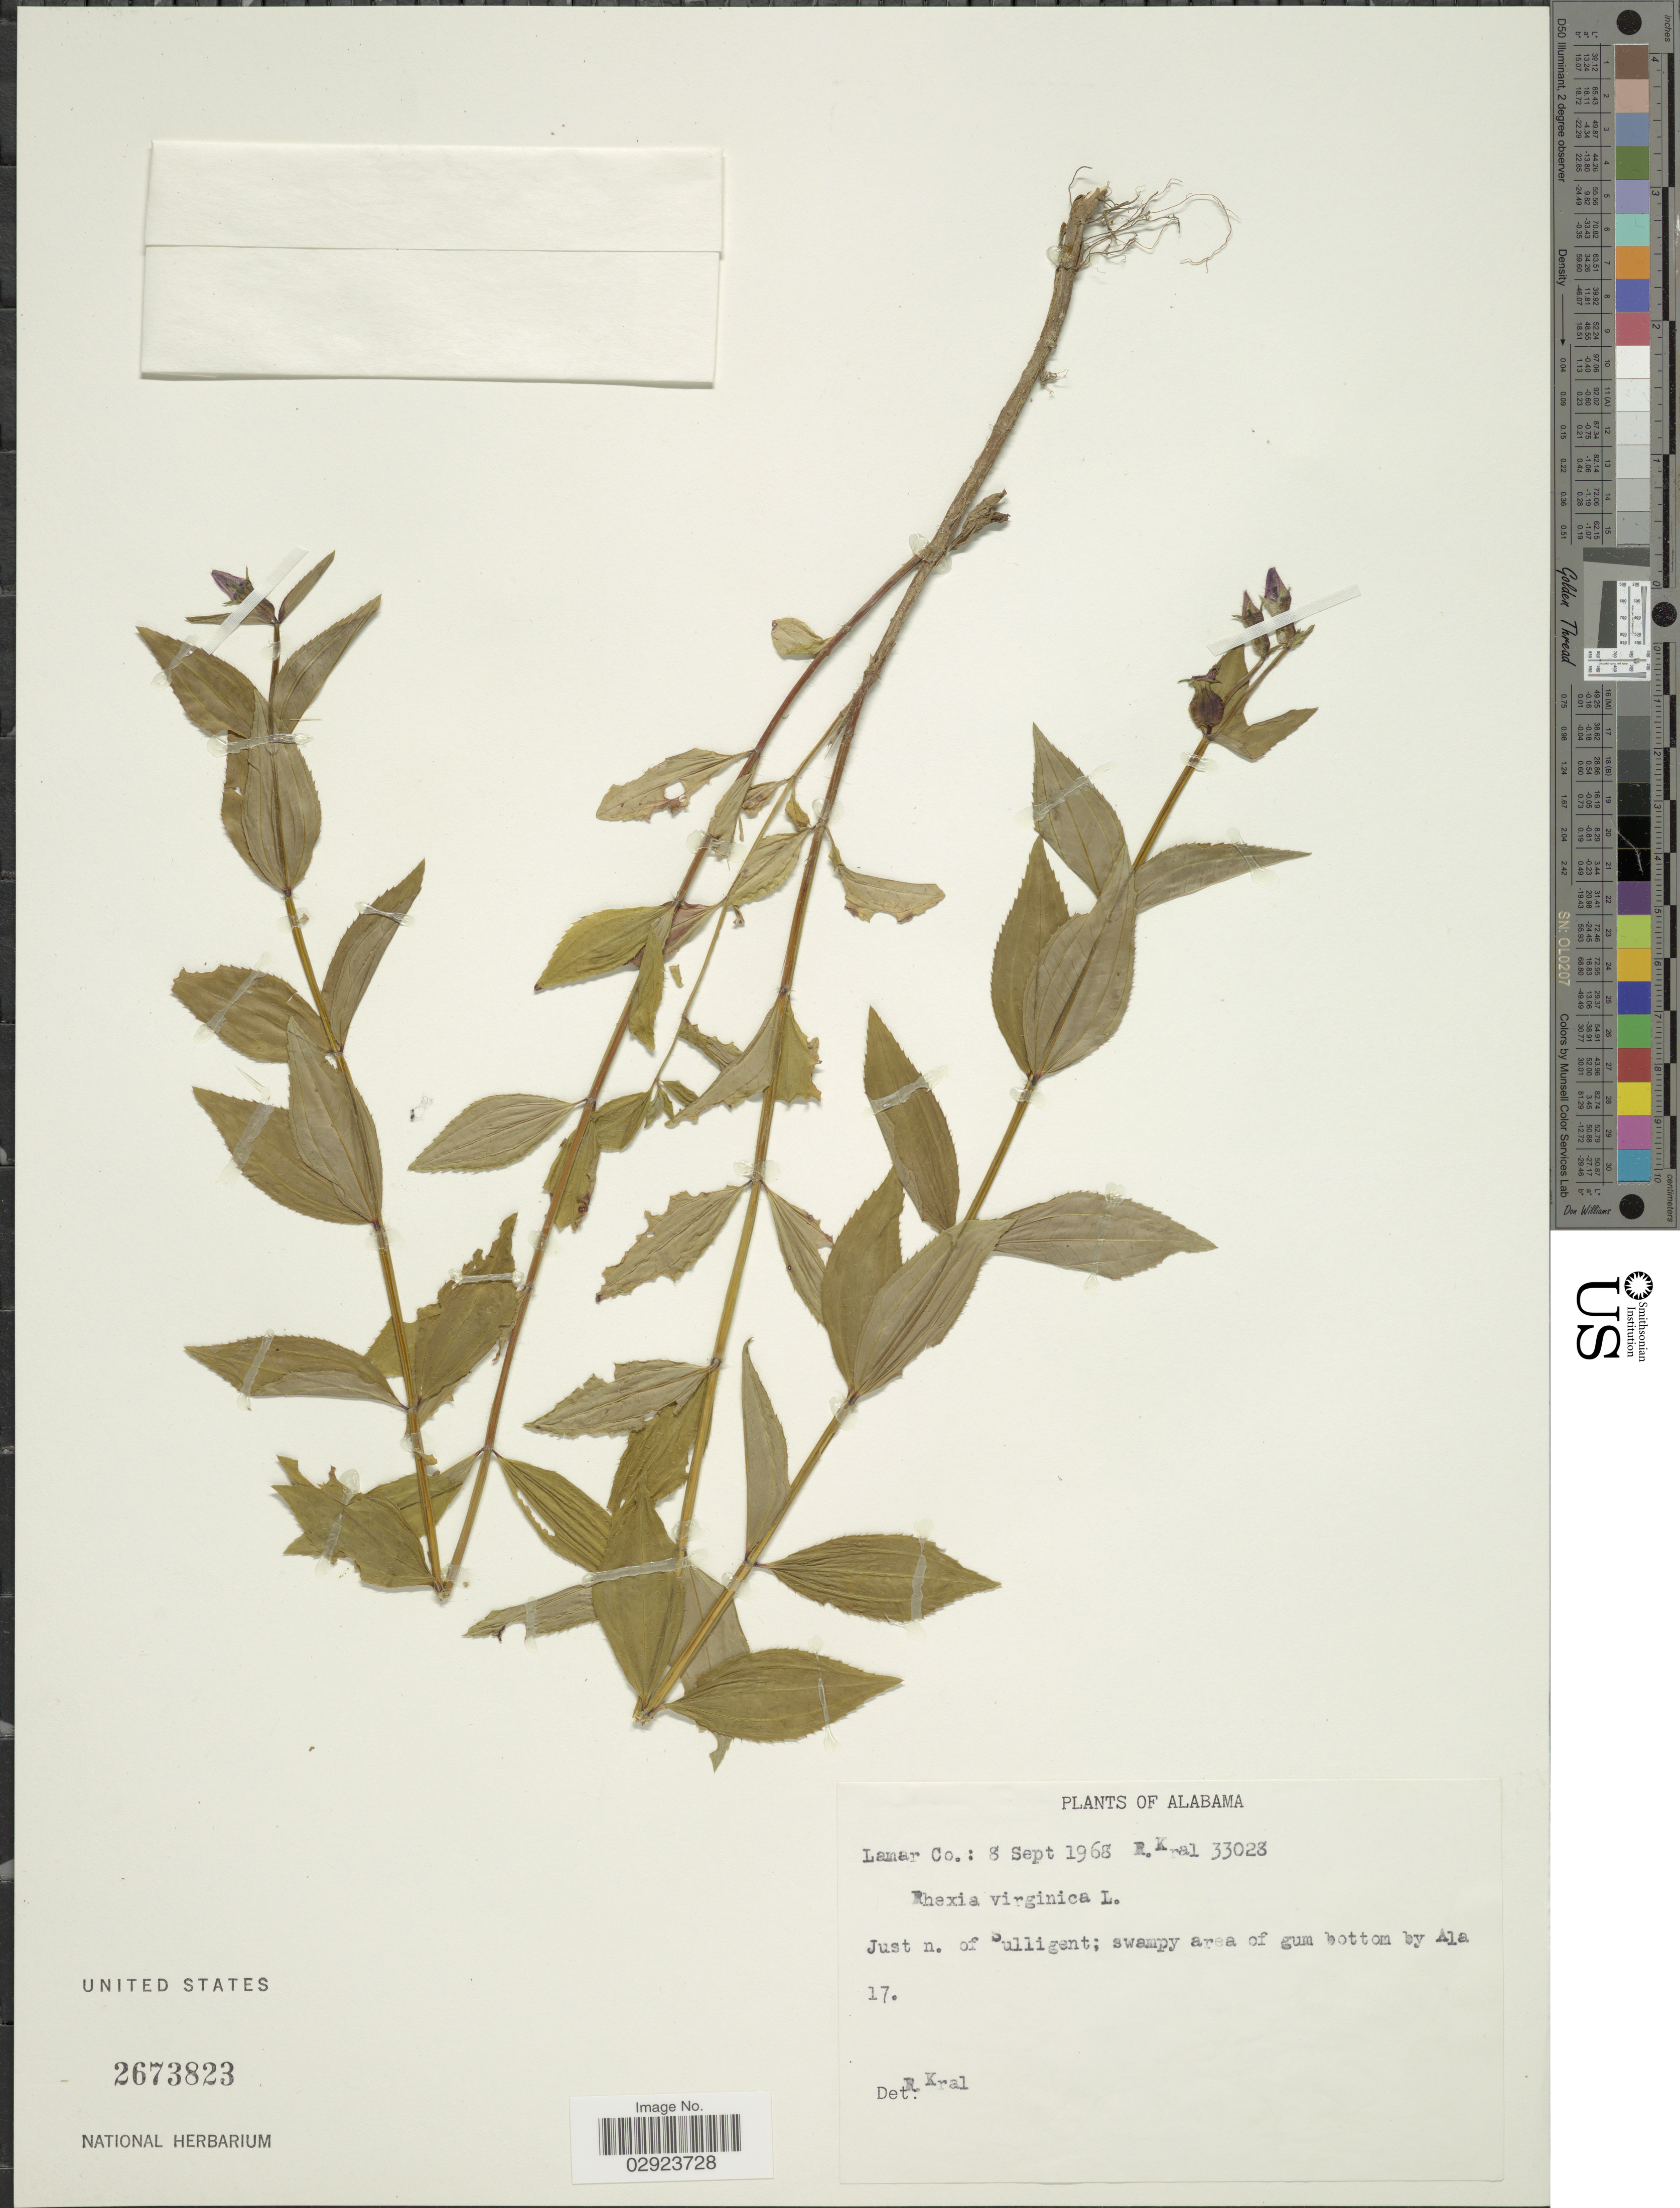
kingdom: Plantae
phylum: Tracheophyta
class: Magnoliopsida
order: Myrtales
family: Melastomataceae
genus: Rhexia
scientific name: Rhexia virginica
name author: L.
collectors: R. Kral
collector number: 33028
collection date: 1968-09-08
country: United States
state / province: Alabama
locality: Lamar Co. Just n. of Sulligent; swampy area of gum bottom by Ala.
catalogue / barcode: US 2673823